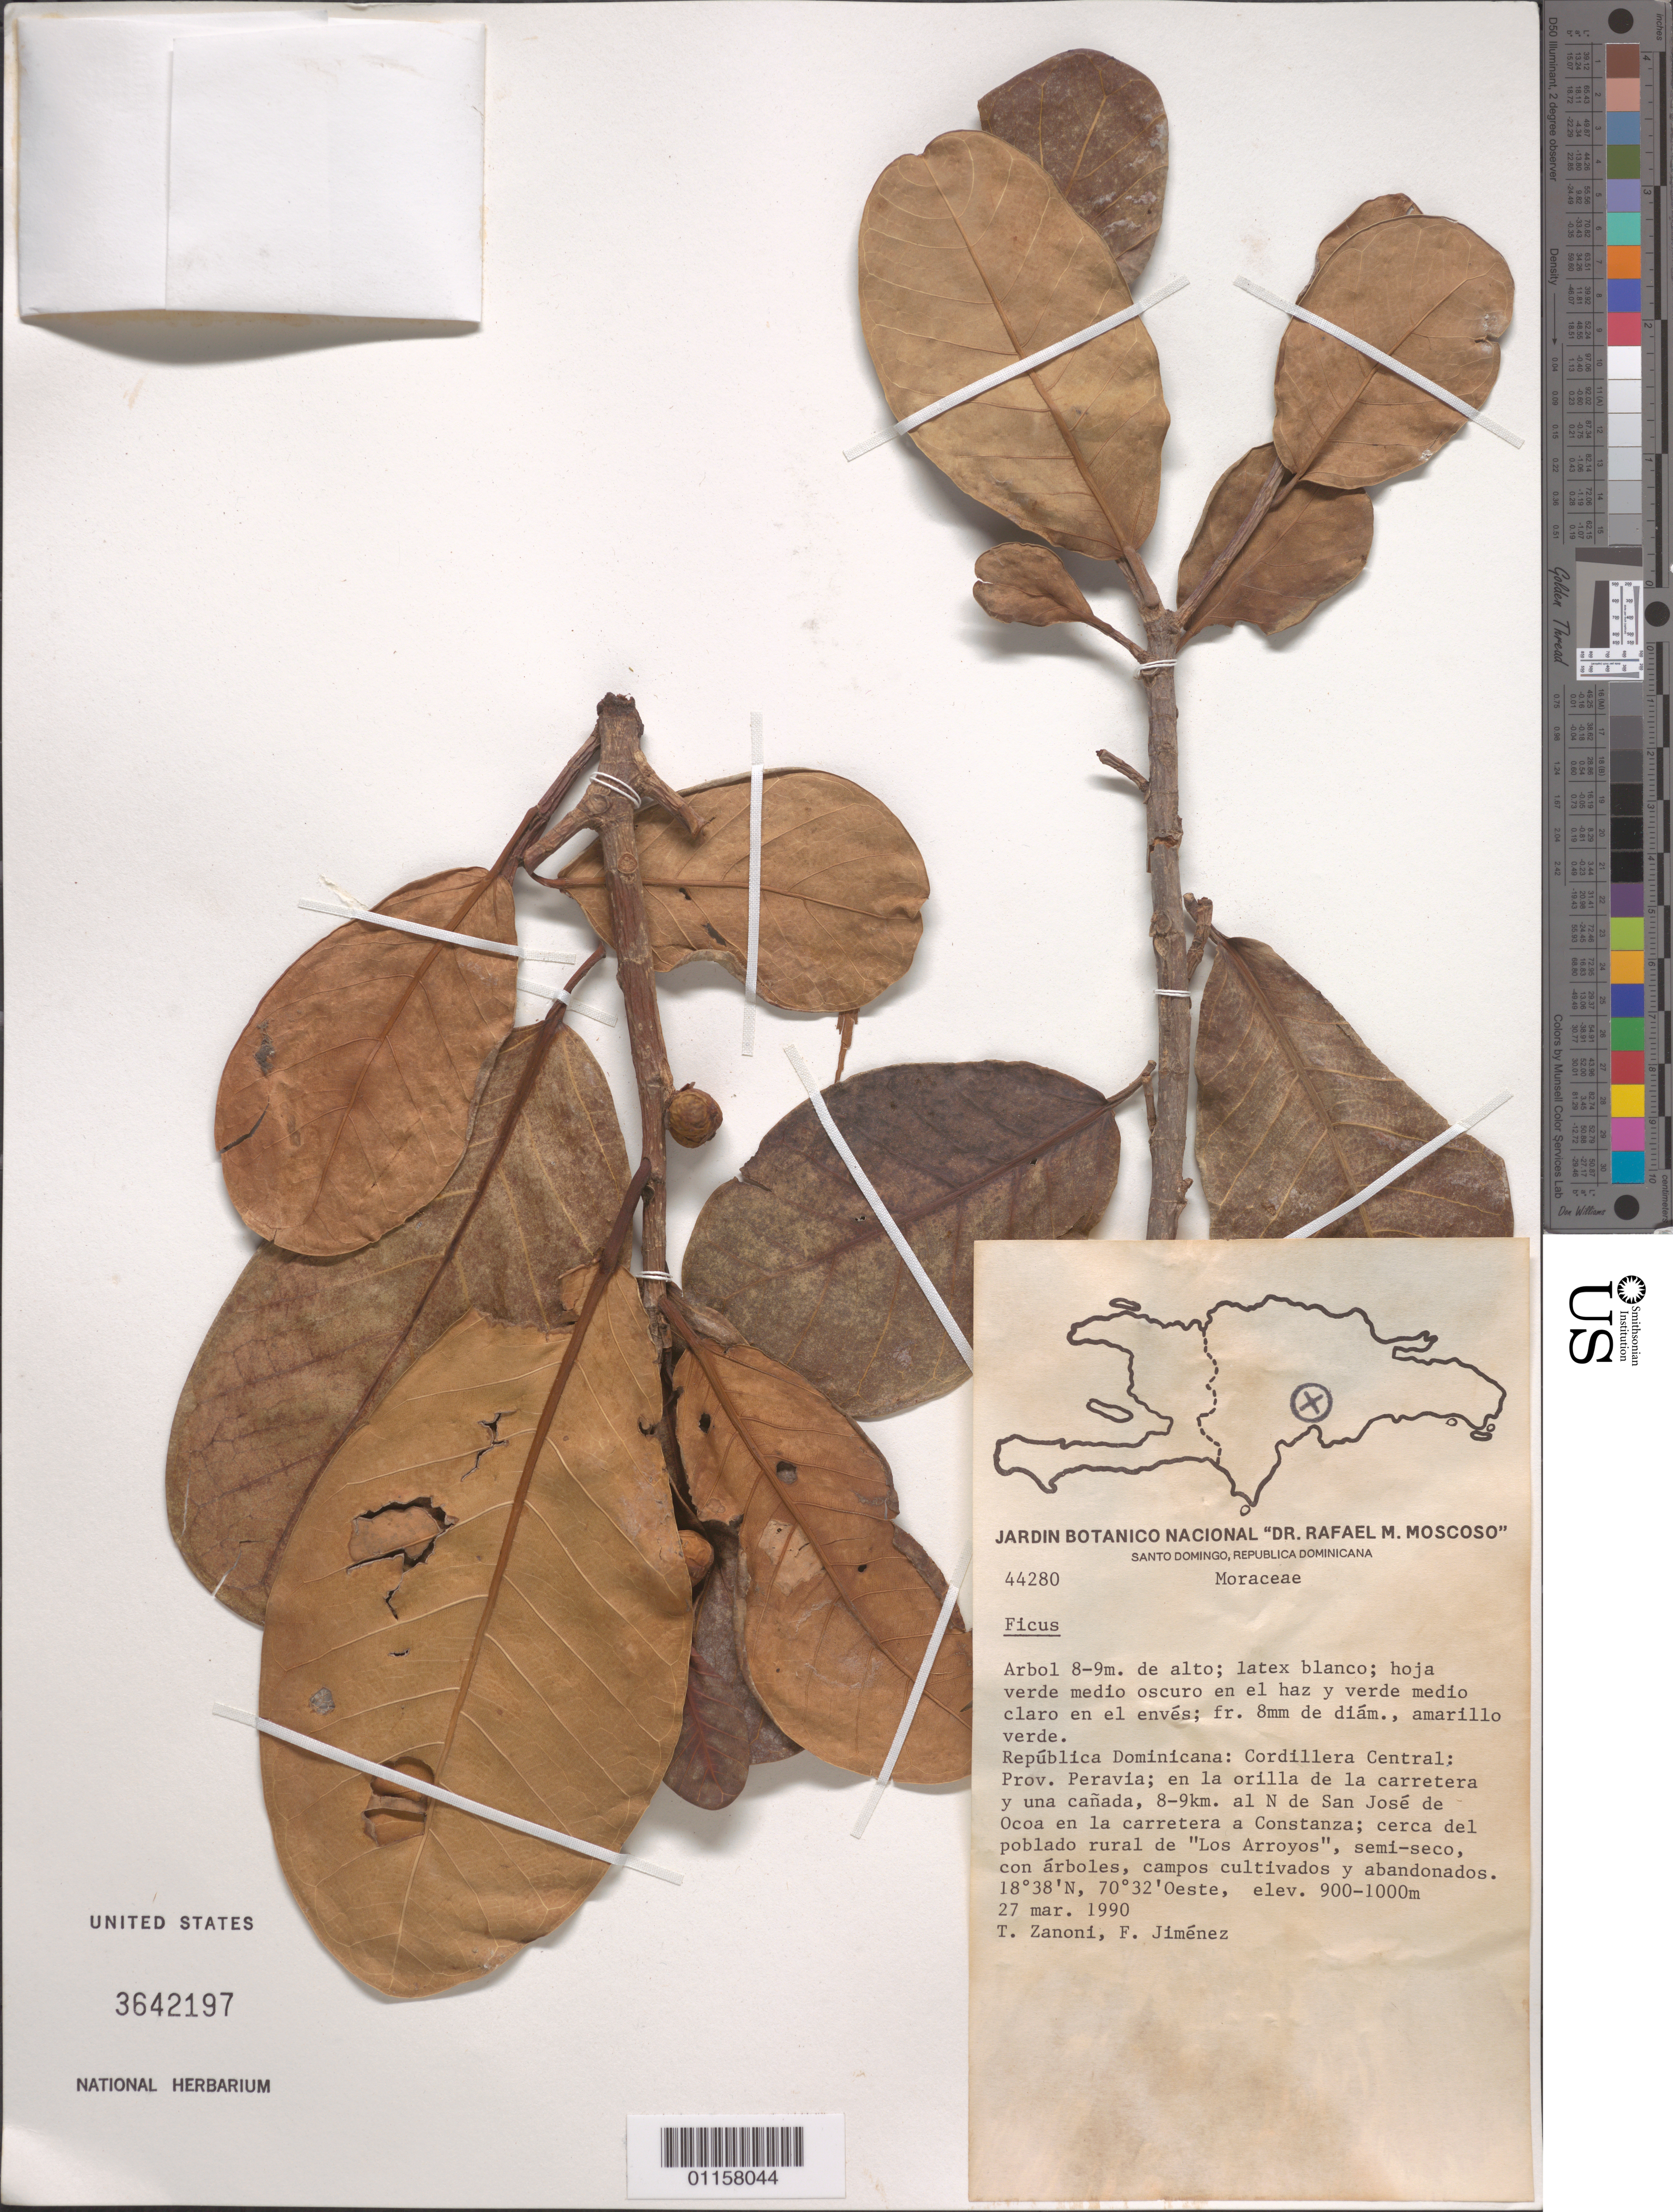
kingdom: Plantae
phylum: Tracheophyta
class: Magnoliopsida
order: Rosales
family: Moraceae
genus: Ficus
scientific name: Ficus sp.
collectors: T. A. Zanoni & F. Jiménez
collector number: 44280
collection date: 1990-03-27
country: Dominican Republic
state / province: Peravia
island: Hispaniola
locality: Cordillera Central, en la orilla de la carretera y una cañada, 8-9 km al N de San José de Ocoa en la carretera a Constanza; cerca del poblado rural de "Los Arroyos".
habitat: Semi-seco, con árboles, campos cultivados y abandonados.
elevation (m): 900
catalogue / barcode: US 3642197